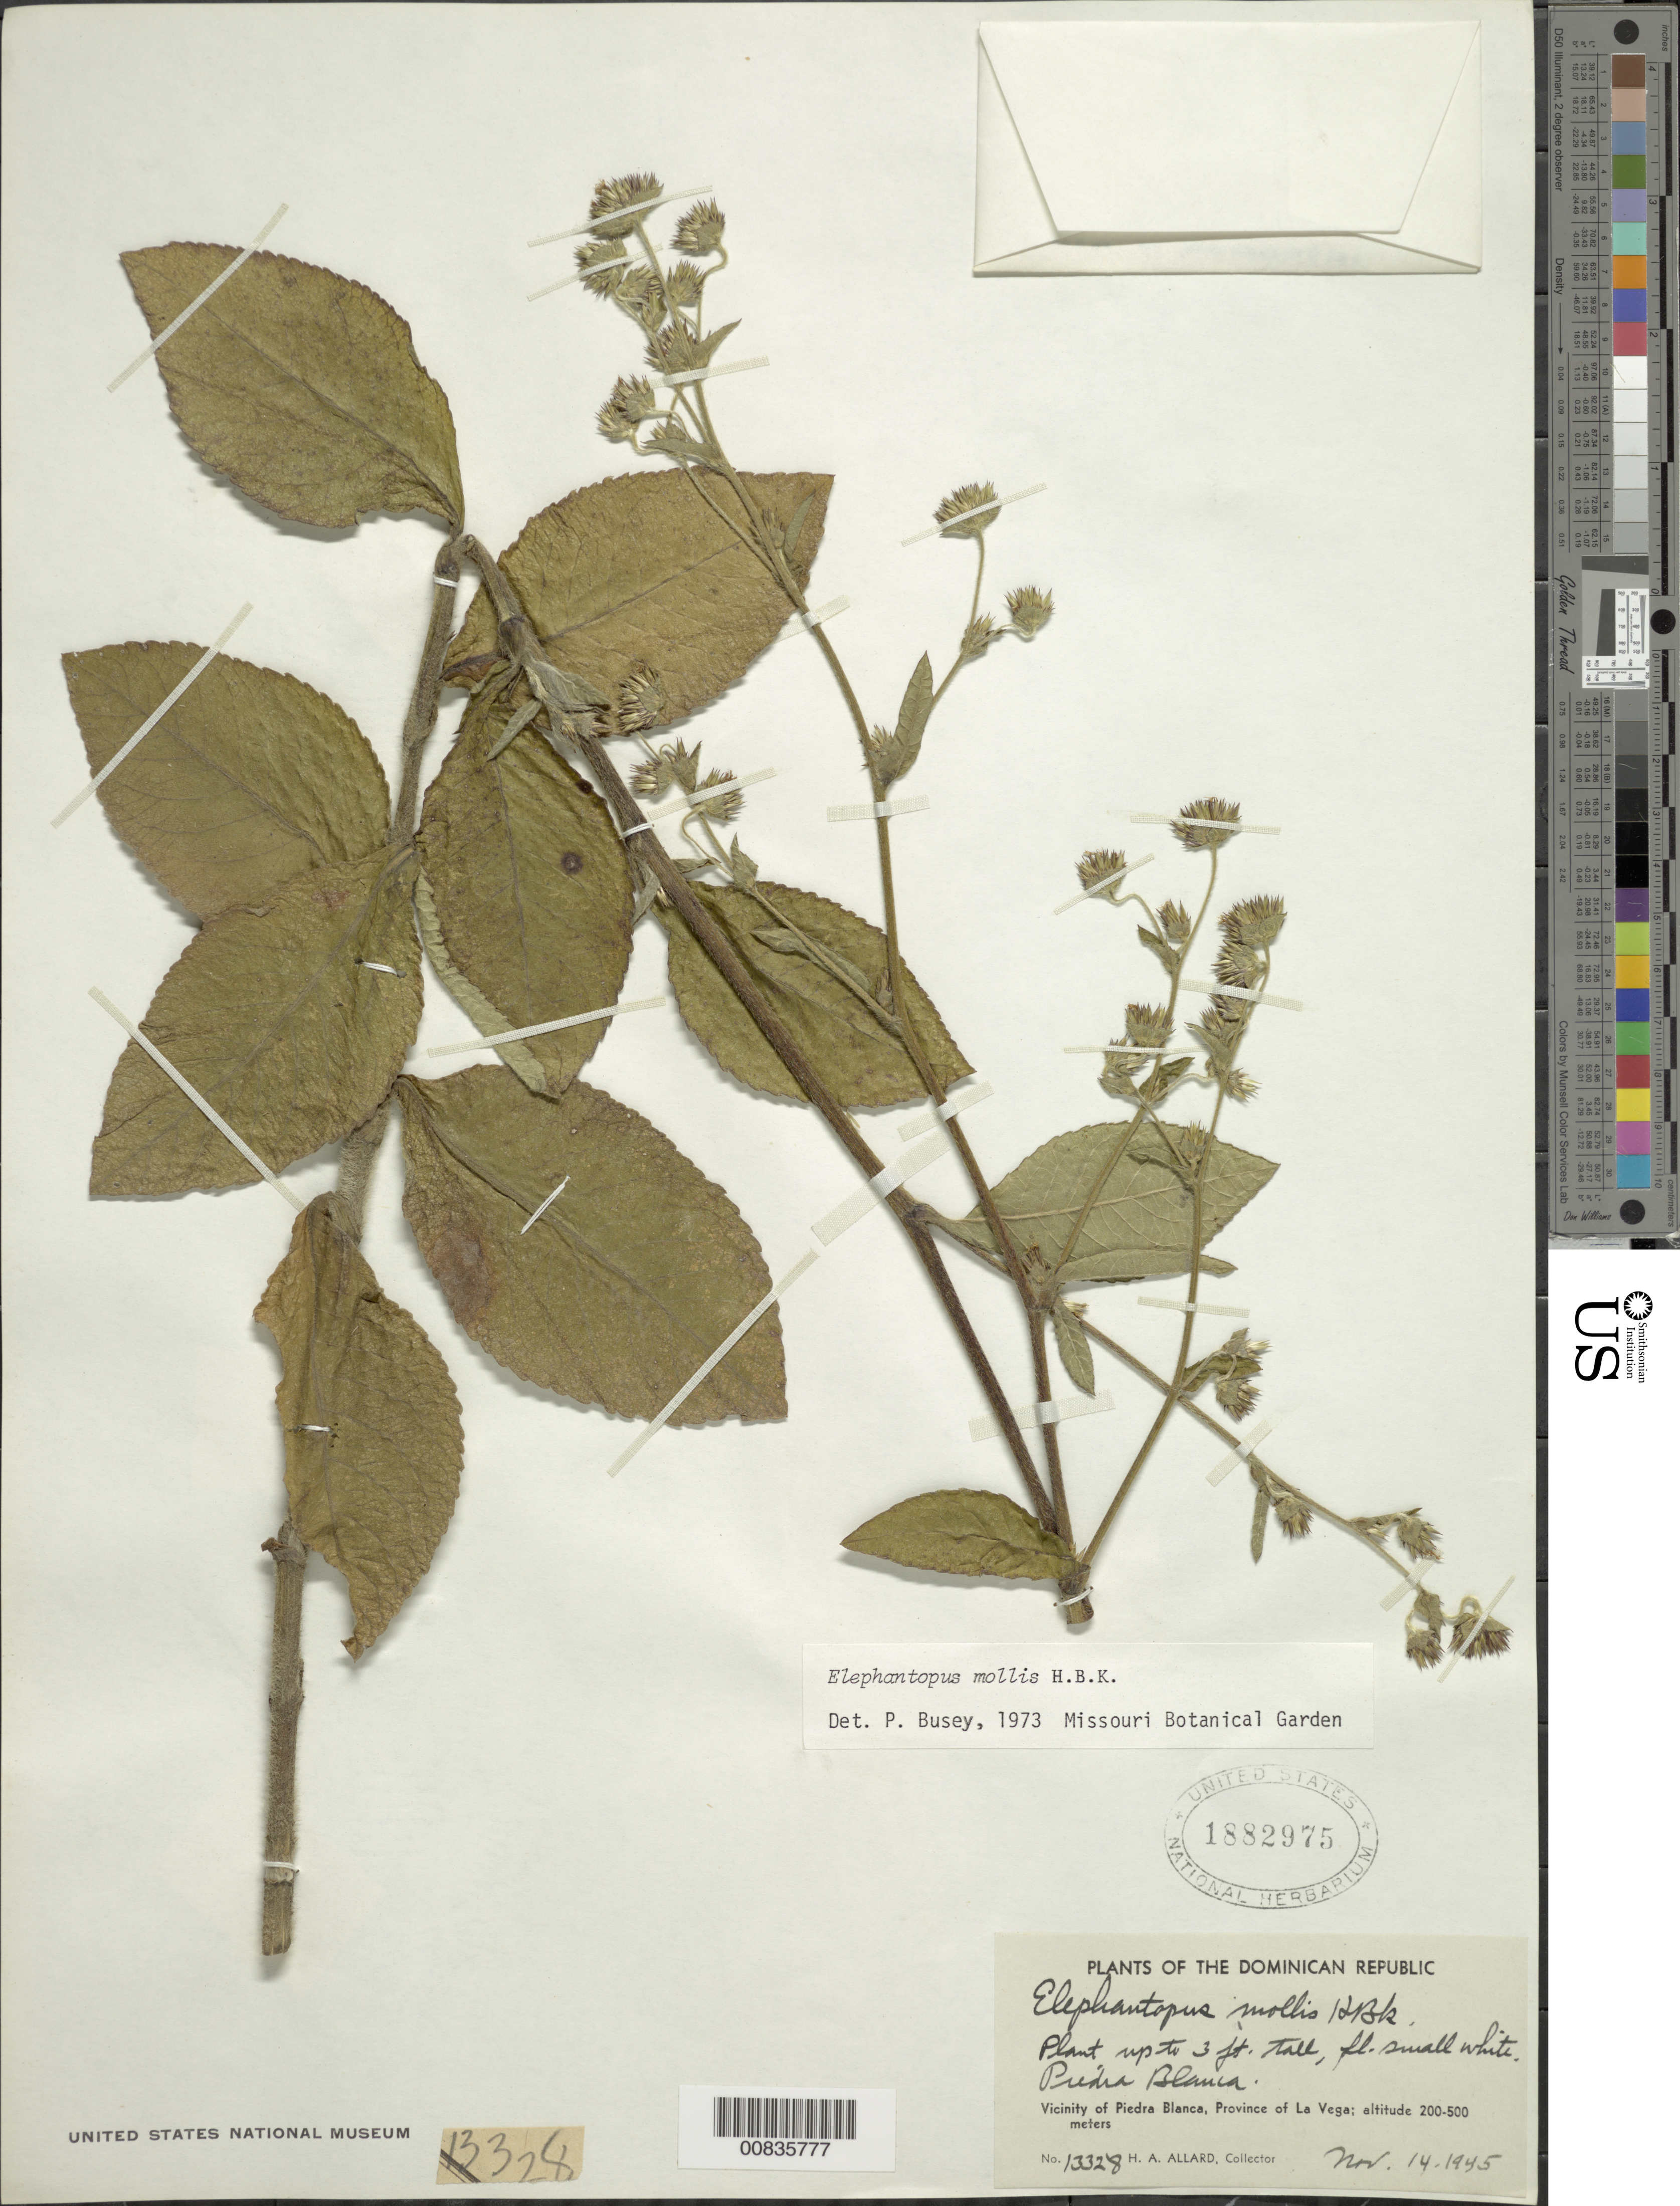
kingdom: Plantae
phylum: Tracheophyta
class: Magnoliopsida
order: Asterales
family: Asteraceae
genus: Elephantopus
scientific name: Elephantopus mollis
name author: Kunth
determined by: Busey, P.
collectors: H. A. Allard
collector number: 13328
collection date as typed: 14 Nov 1945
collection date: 1945-11-14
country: Dominican Republic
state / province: La Vega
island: Hispaniola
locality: Vicinity of Piedra Blanca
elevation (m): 200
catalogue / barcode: US 1882975